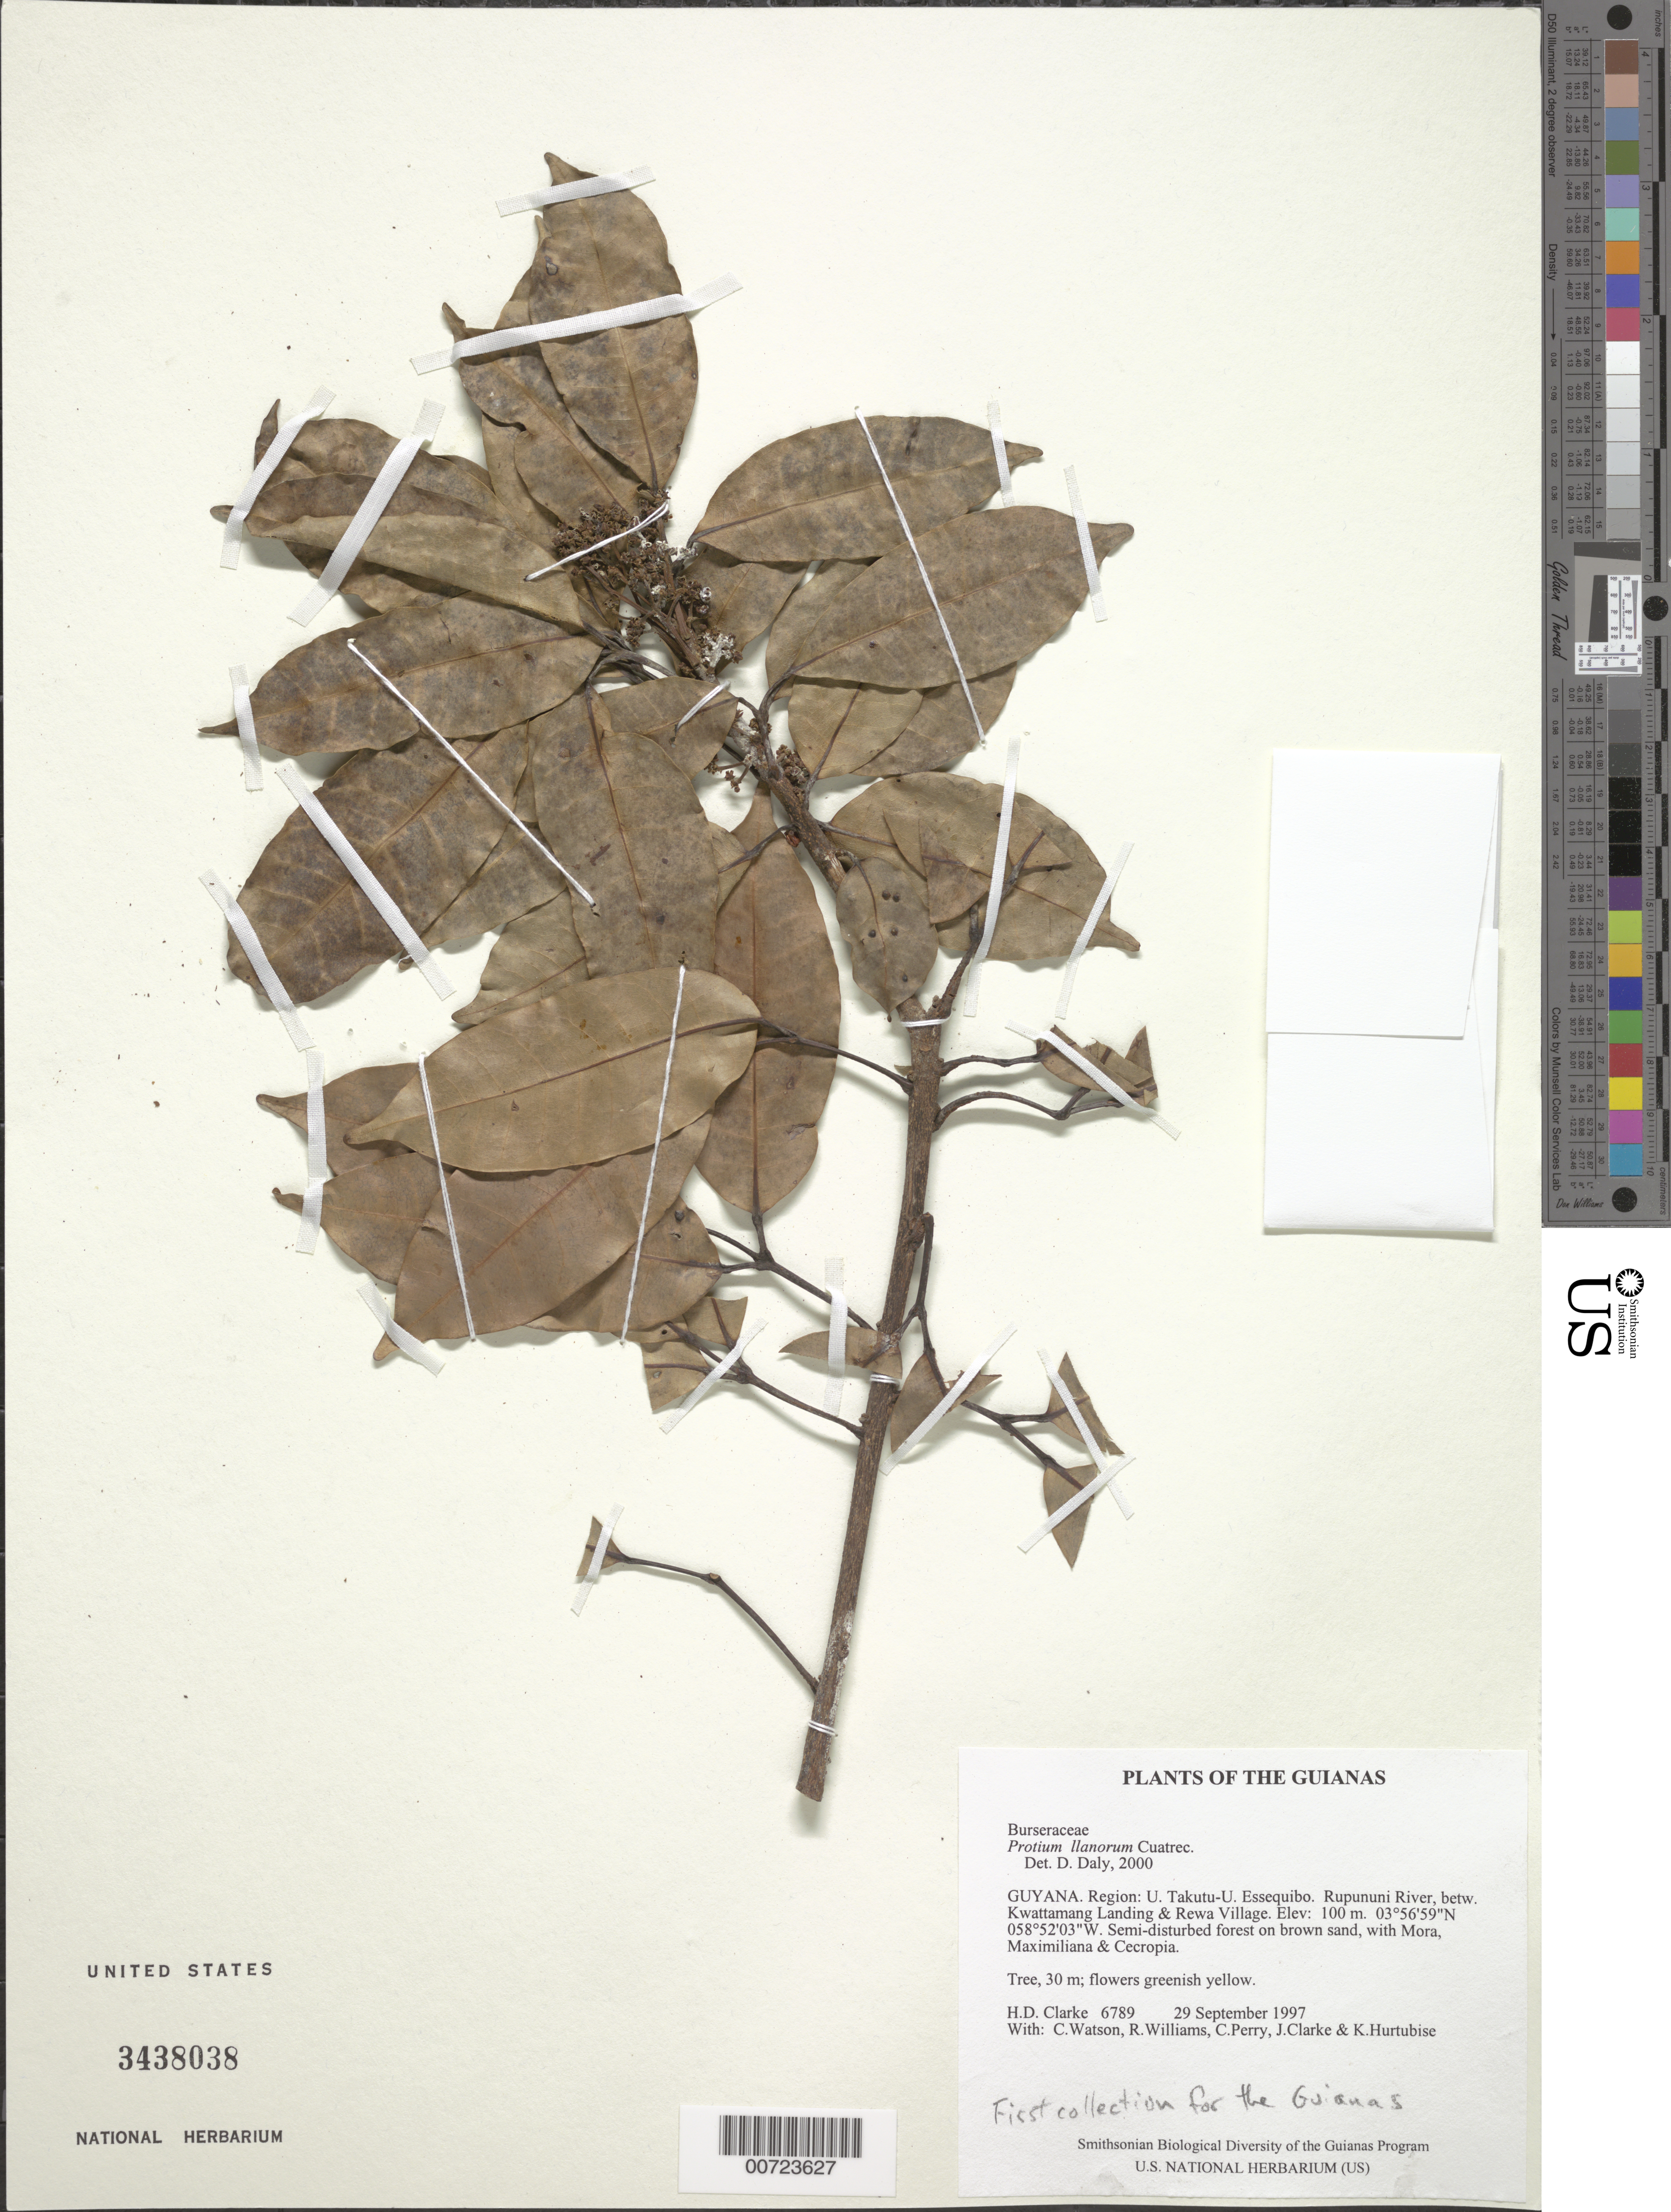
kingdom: Plantae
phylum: Tracheophyta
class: Magnoliopsida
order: Sapindales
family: Burseraceae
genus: Protium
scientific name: Protium llanorum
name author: Cuatrec.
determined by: Daly, D. C.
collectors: H. D. Clarke, C. Watson, R. Williams, C. Perry, J. Clarke & K. Hurtubise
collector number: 6789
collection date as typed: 29 September 1997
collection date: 1997-09-29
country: Guyana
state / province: U. Takutu-U. Essequibo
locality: Rupununi River, betw. Kwattamang Landing & Rewa Village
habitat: Semi-disturbed forest on brown sand, with Mora, Maximiliana & Cecropia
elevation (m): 100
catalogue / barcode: US 3438038